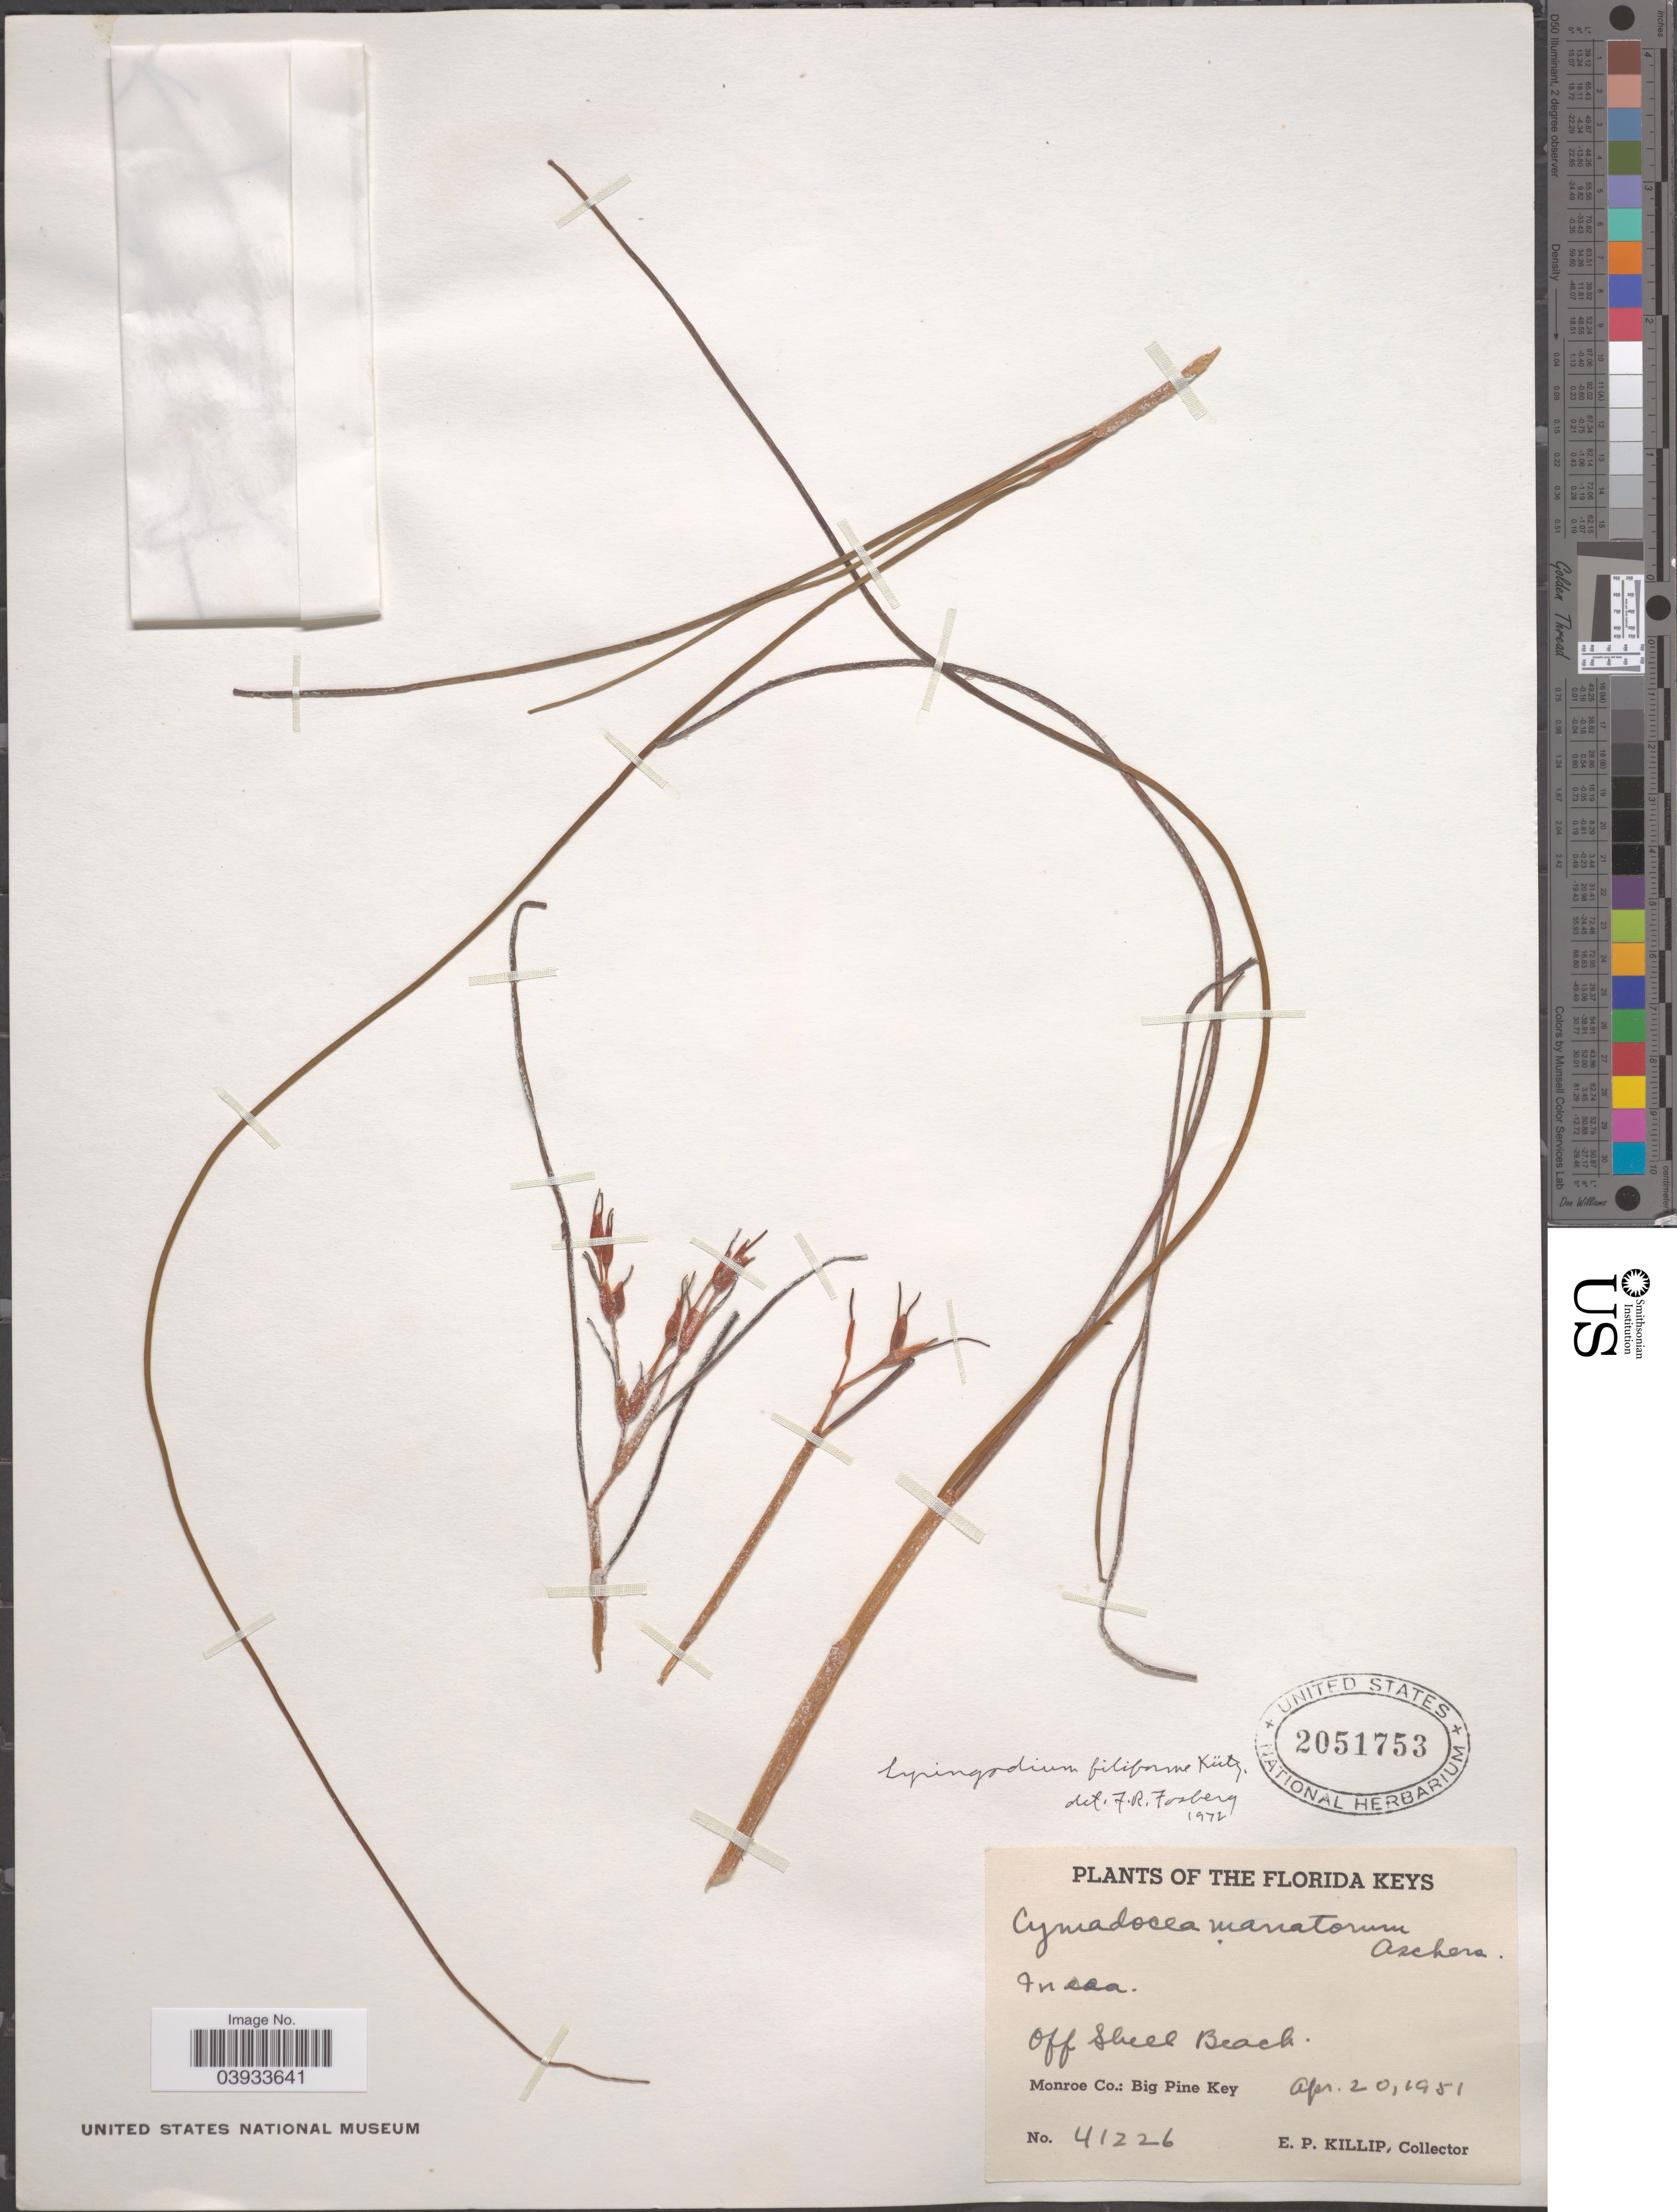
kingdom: Plantae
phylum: Tracheophyta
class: Liliopsida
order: Alismatales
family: Cymodoceaceae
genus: Syringodium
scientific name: Syringodium filiforme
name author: Kütz.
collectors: E. P. Killip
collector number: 41226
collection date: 1951-04-20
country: United States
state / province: Florida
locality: The Florida Keys. Off Shell Beach. Monroe Co.: Big Pine Key.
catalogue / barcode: US 2051753